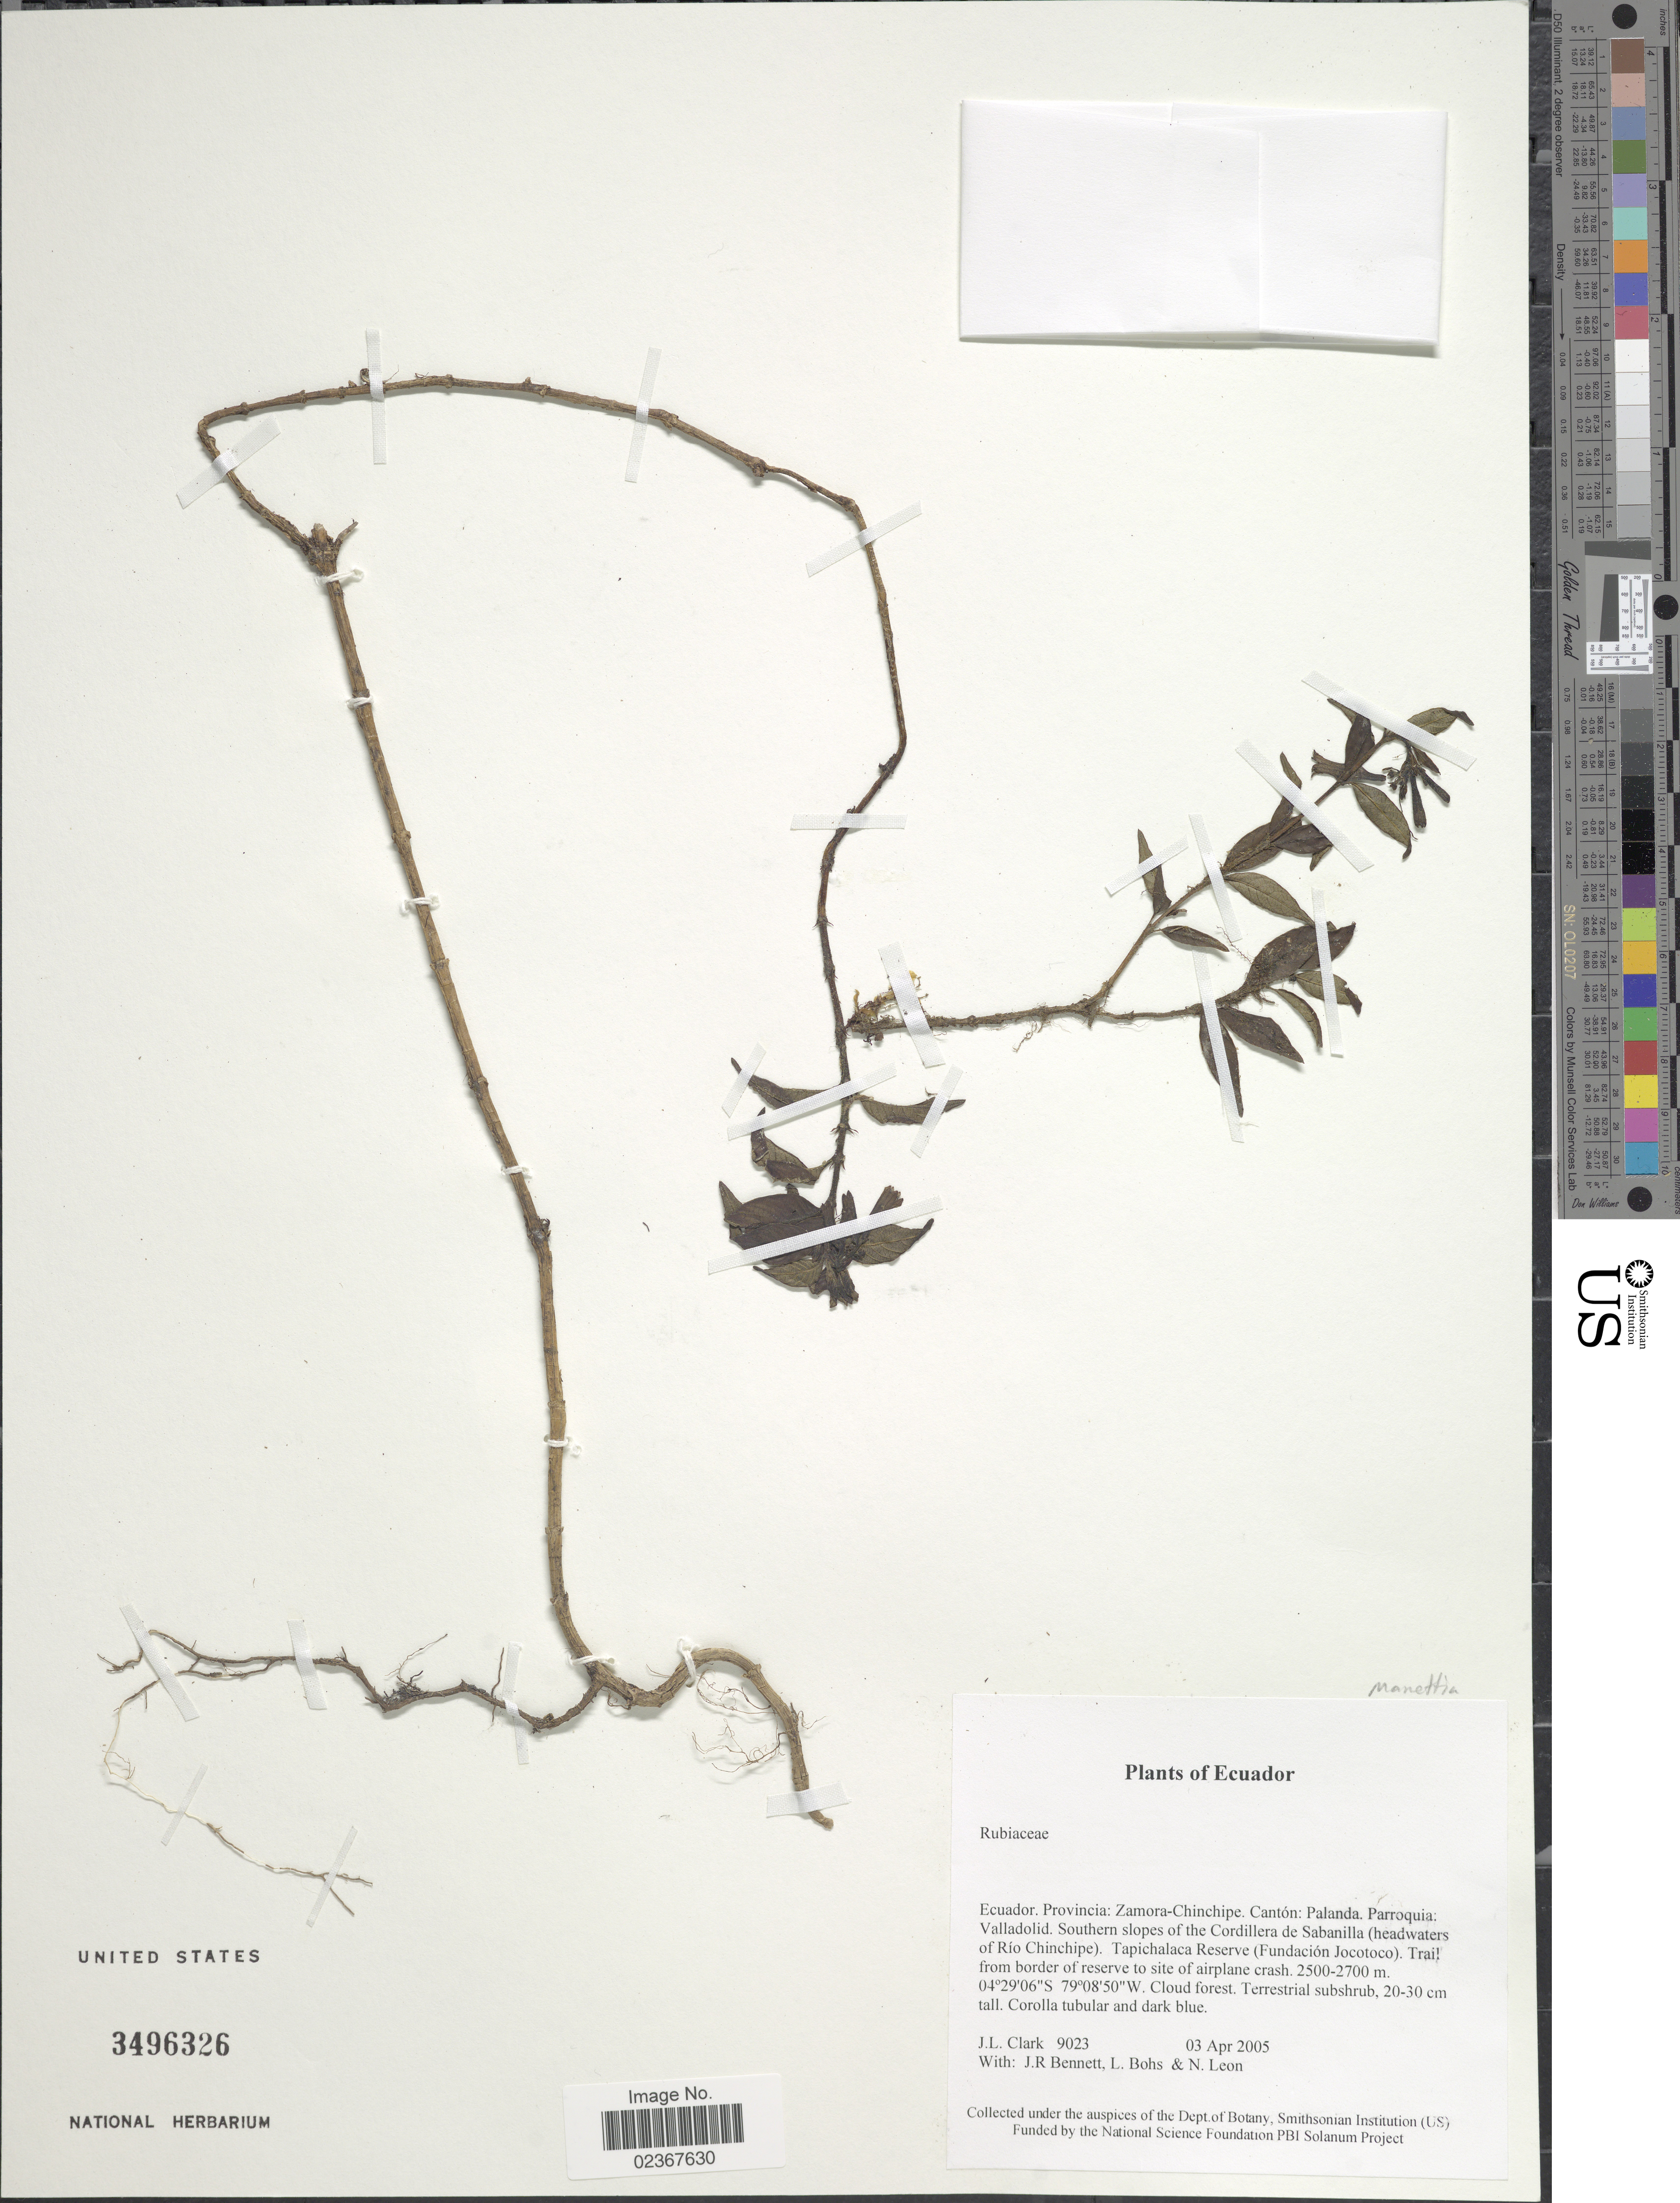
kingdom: Plantae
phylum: Tracheophyta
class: Magnoliopsida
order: Gentianales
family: Rubiaceae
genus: Palicourea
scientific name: Palicourea lobbii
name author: Standl.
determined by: Kirkbride, J. H.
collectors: J. L. Clark, J. R. Bennett, L. A. Bohs & N. Leon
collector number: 9023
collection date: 2005-04-03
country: Ecuador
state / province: Zamora-Chinchipe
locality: Cantón: Palanda, Parroquia: Valladolid. Southern slopes of the Cordillera de Sabanilla (headwaters of Río Chinchipe). Tapichalaca Reserve (Fundación Jocotoco). Trail from border of reserve to site of airplane crash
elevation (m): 2500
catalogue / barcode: US 3496326